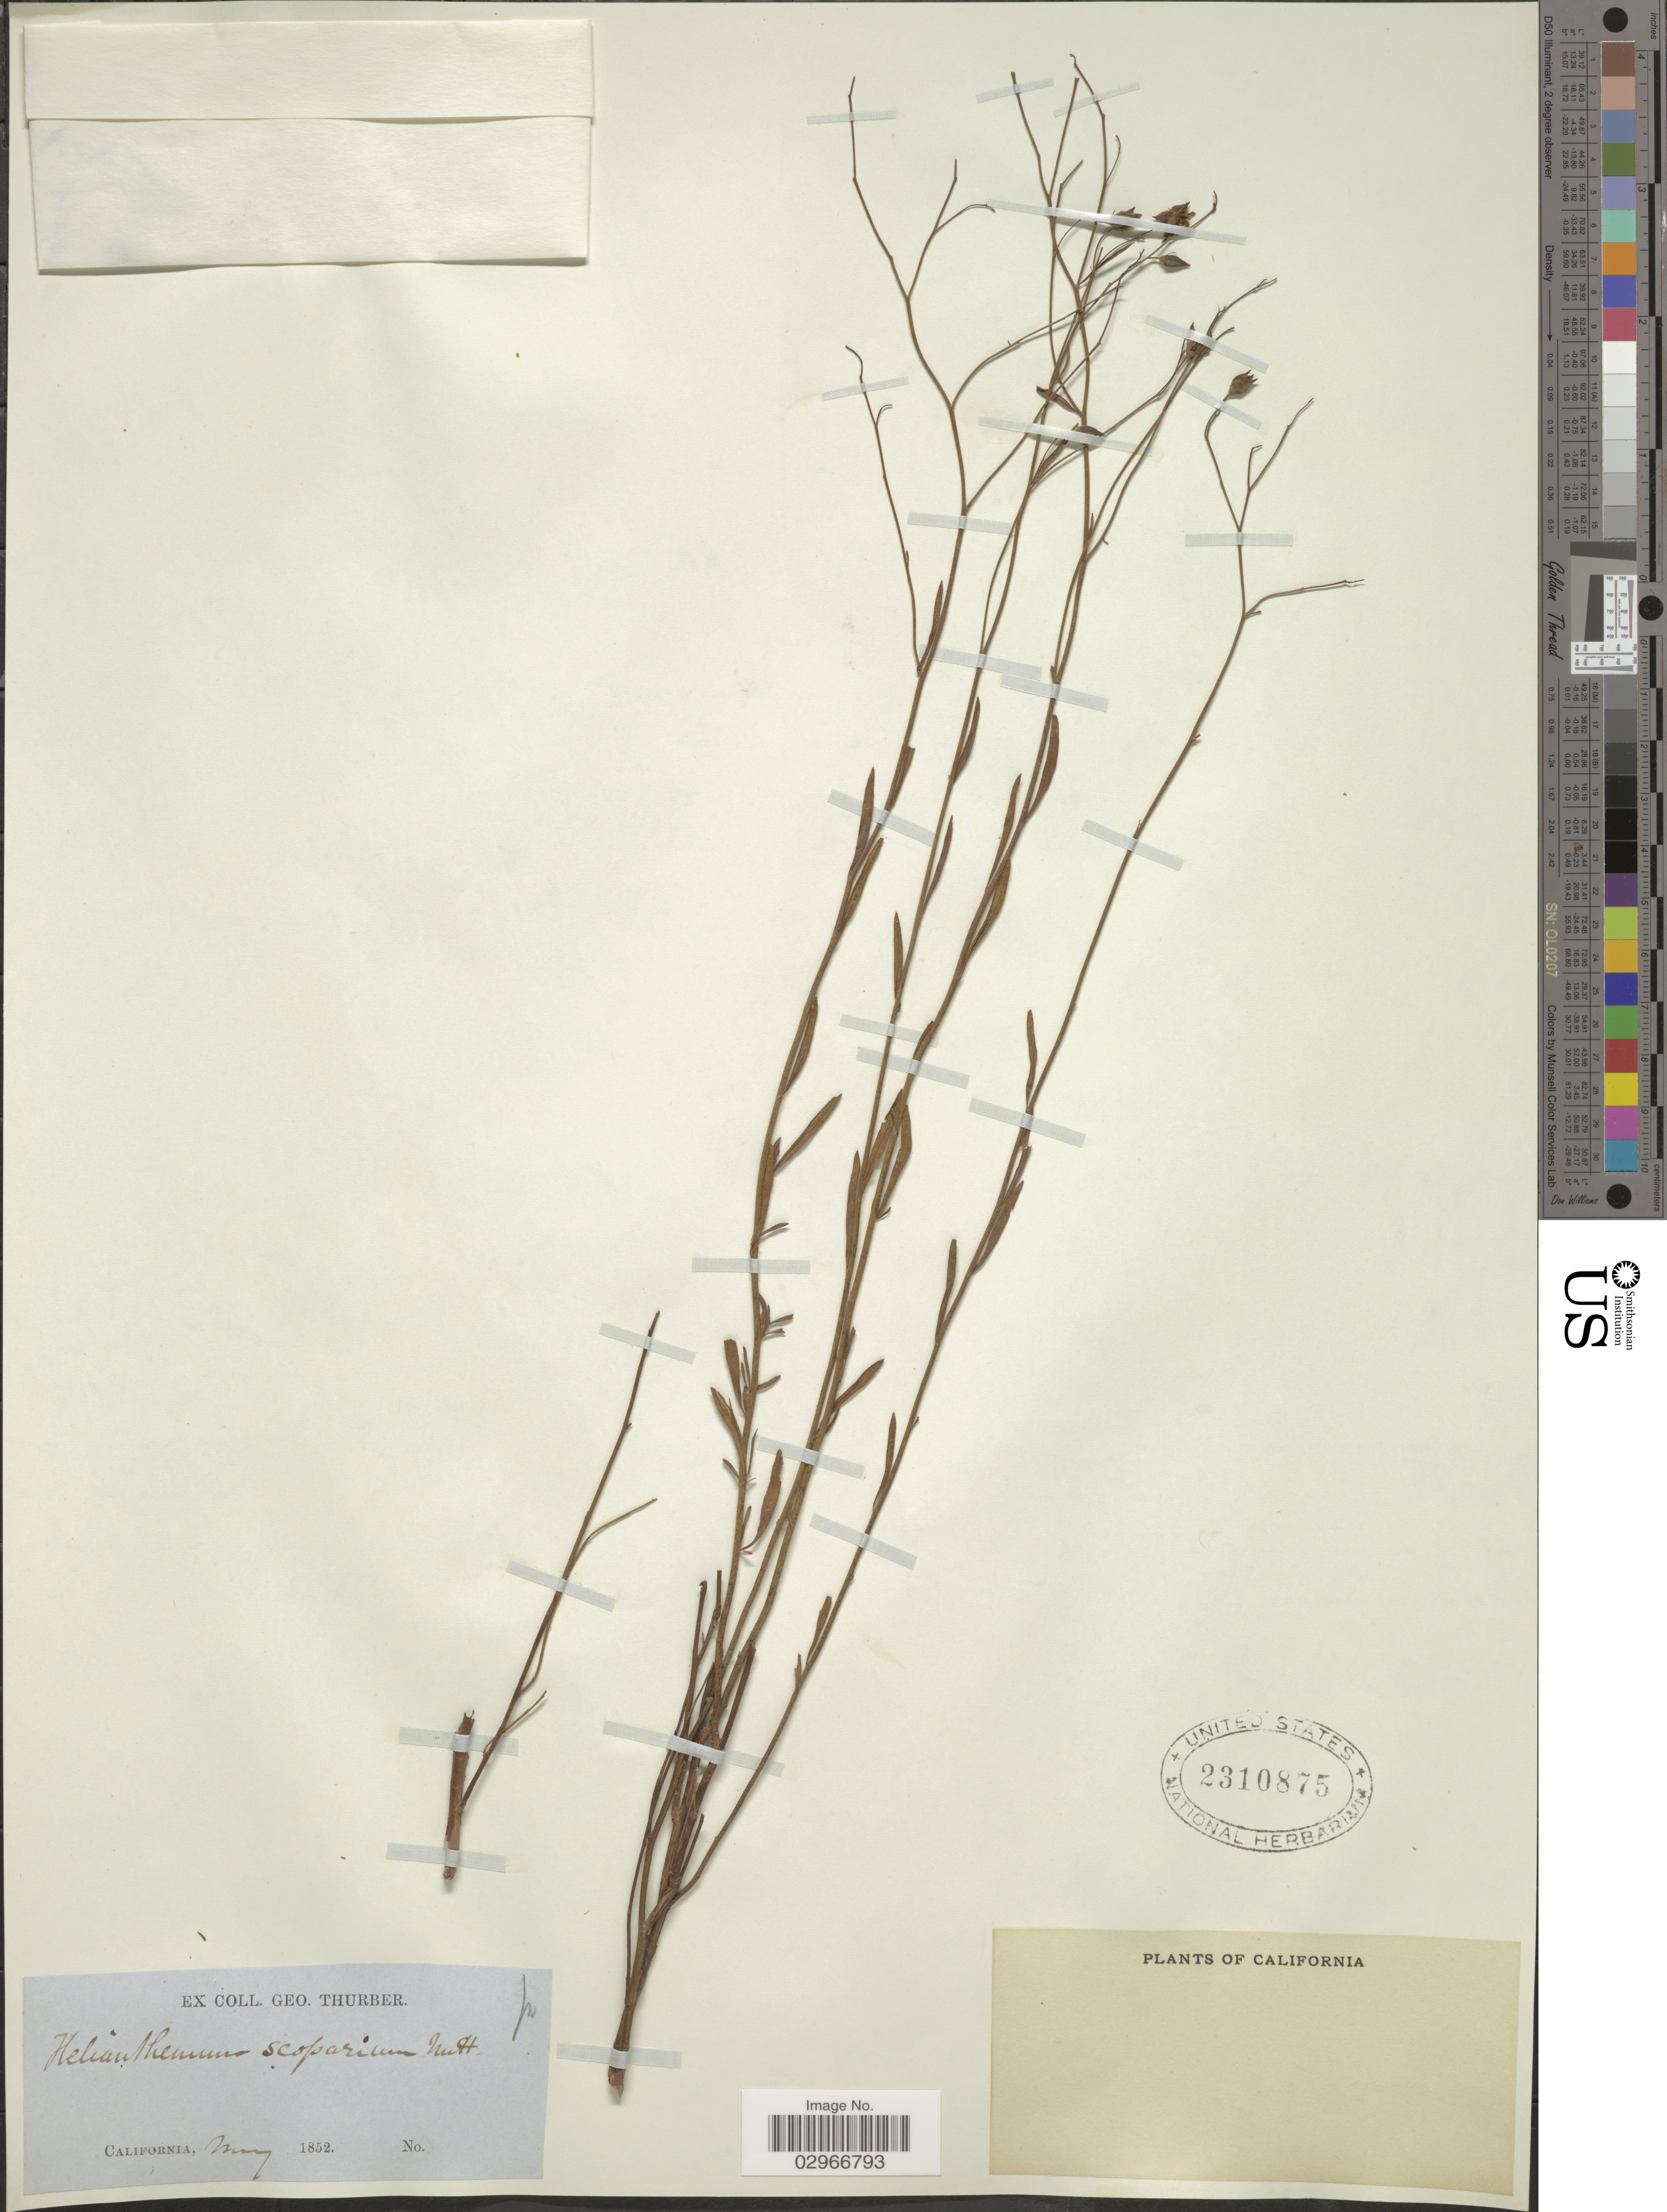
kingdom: Plantae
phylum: Tracheophyta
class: Magnoliopsida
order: Malvales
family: Cistaceae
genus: Helianthemum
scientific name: Helianthemum scoparium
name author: Nutt. ex Torr. & A. Gray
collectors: ex coll. Geo. Thurber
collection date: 1852-05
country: United States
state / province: California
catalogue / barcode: US 2310875